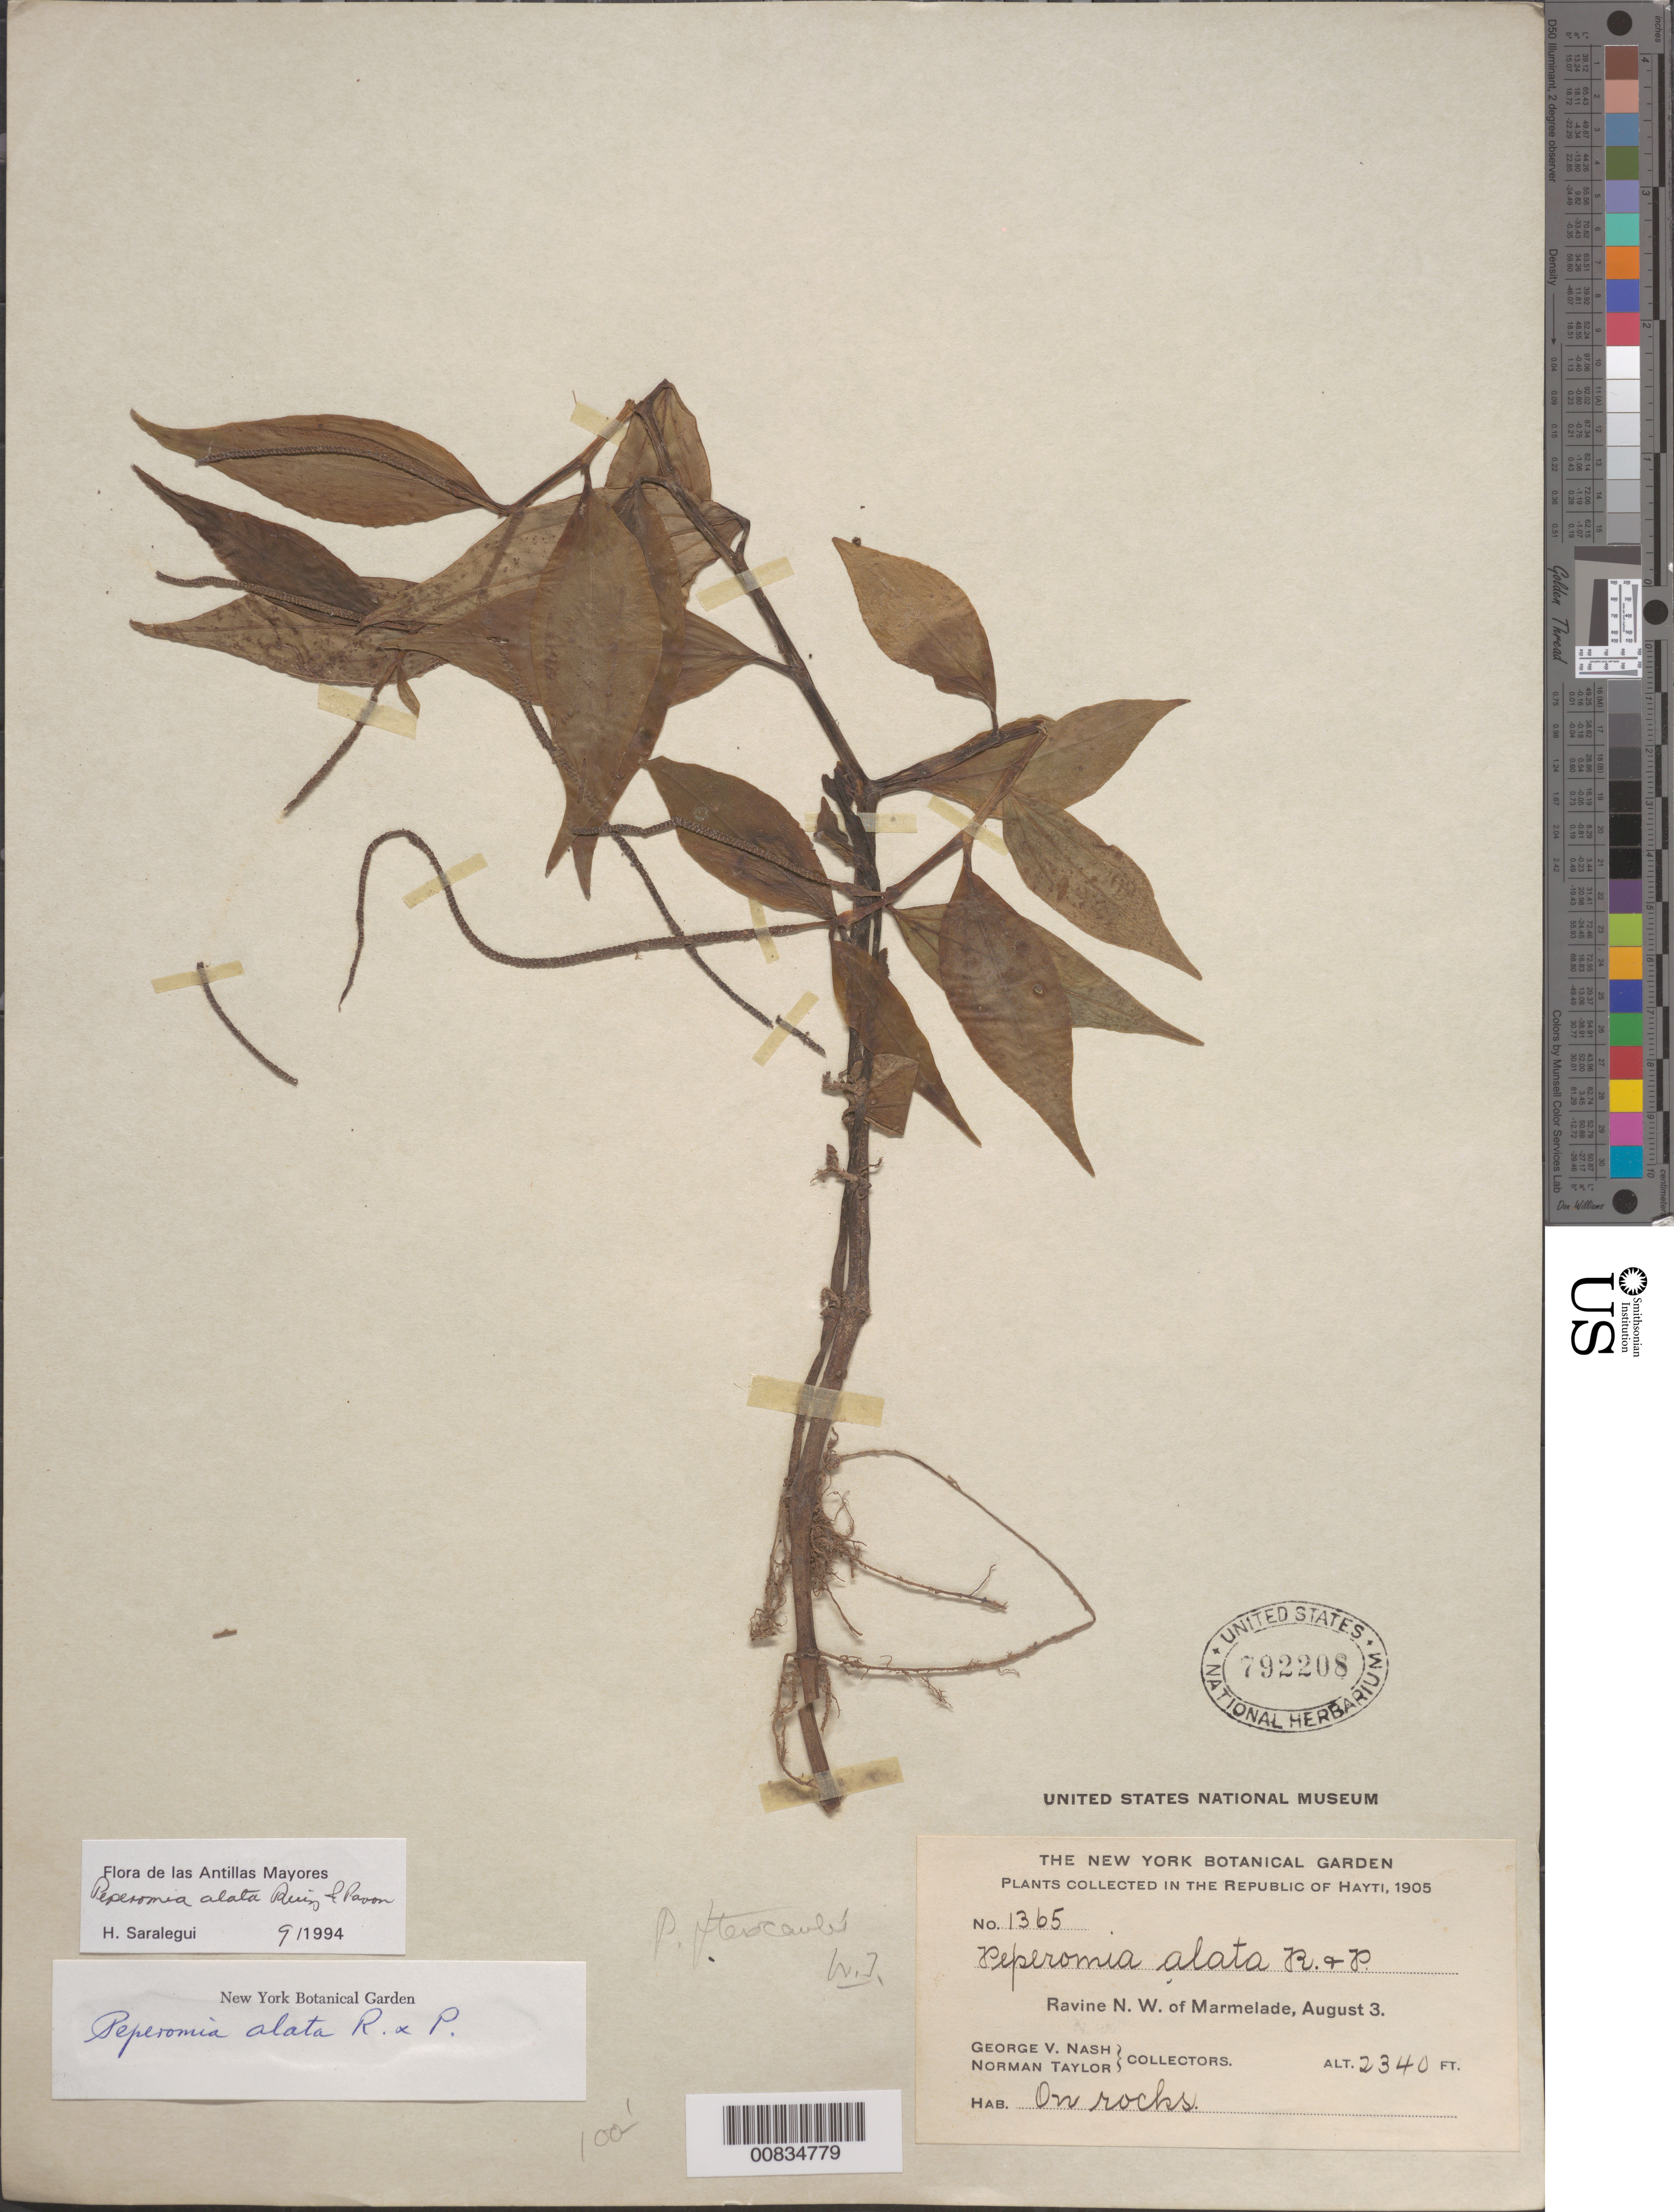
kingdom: Plantae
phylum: Tracheophyta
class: Magnoliopsida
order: Piperales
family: Piperaceae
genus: Peperomia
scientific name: Peperomia alata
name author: Ruiz & Pav.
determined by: Saralegui Boza, H., (HAJB), Jardin Botanico Nacional (Habana)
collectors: G. V. Nash & N. Taylor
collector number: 1365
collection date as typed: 03 Aug 1905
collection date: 1905-08-03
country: Haiti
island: Hispaniola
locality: Ravine N. W. of Marmelade.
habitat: On rocks.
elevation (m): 713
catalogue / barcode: US 792208